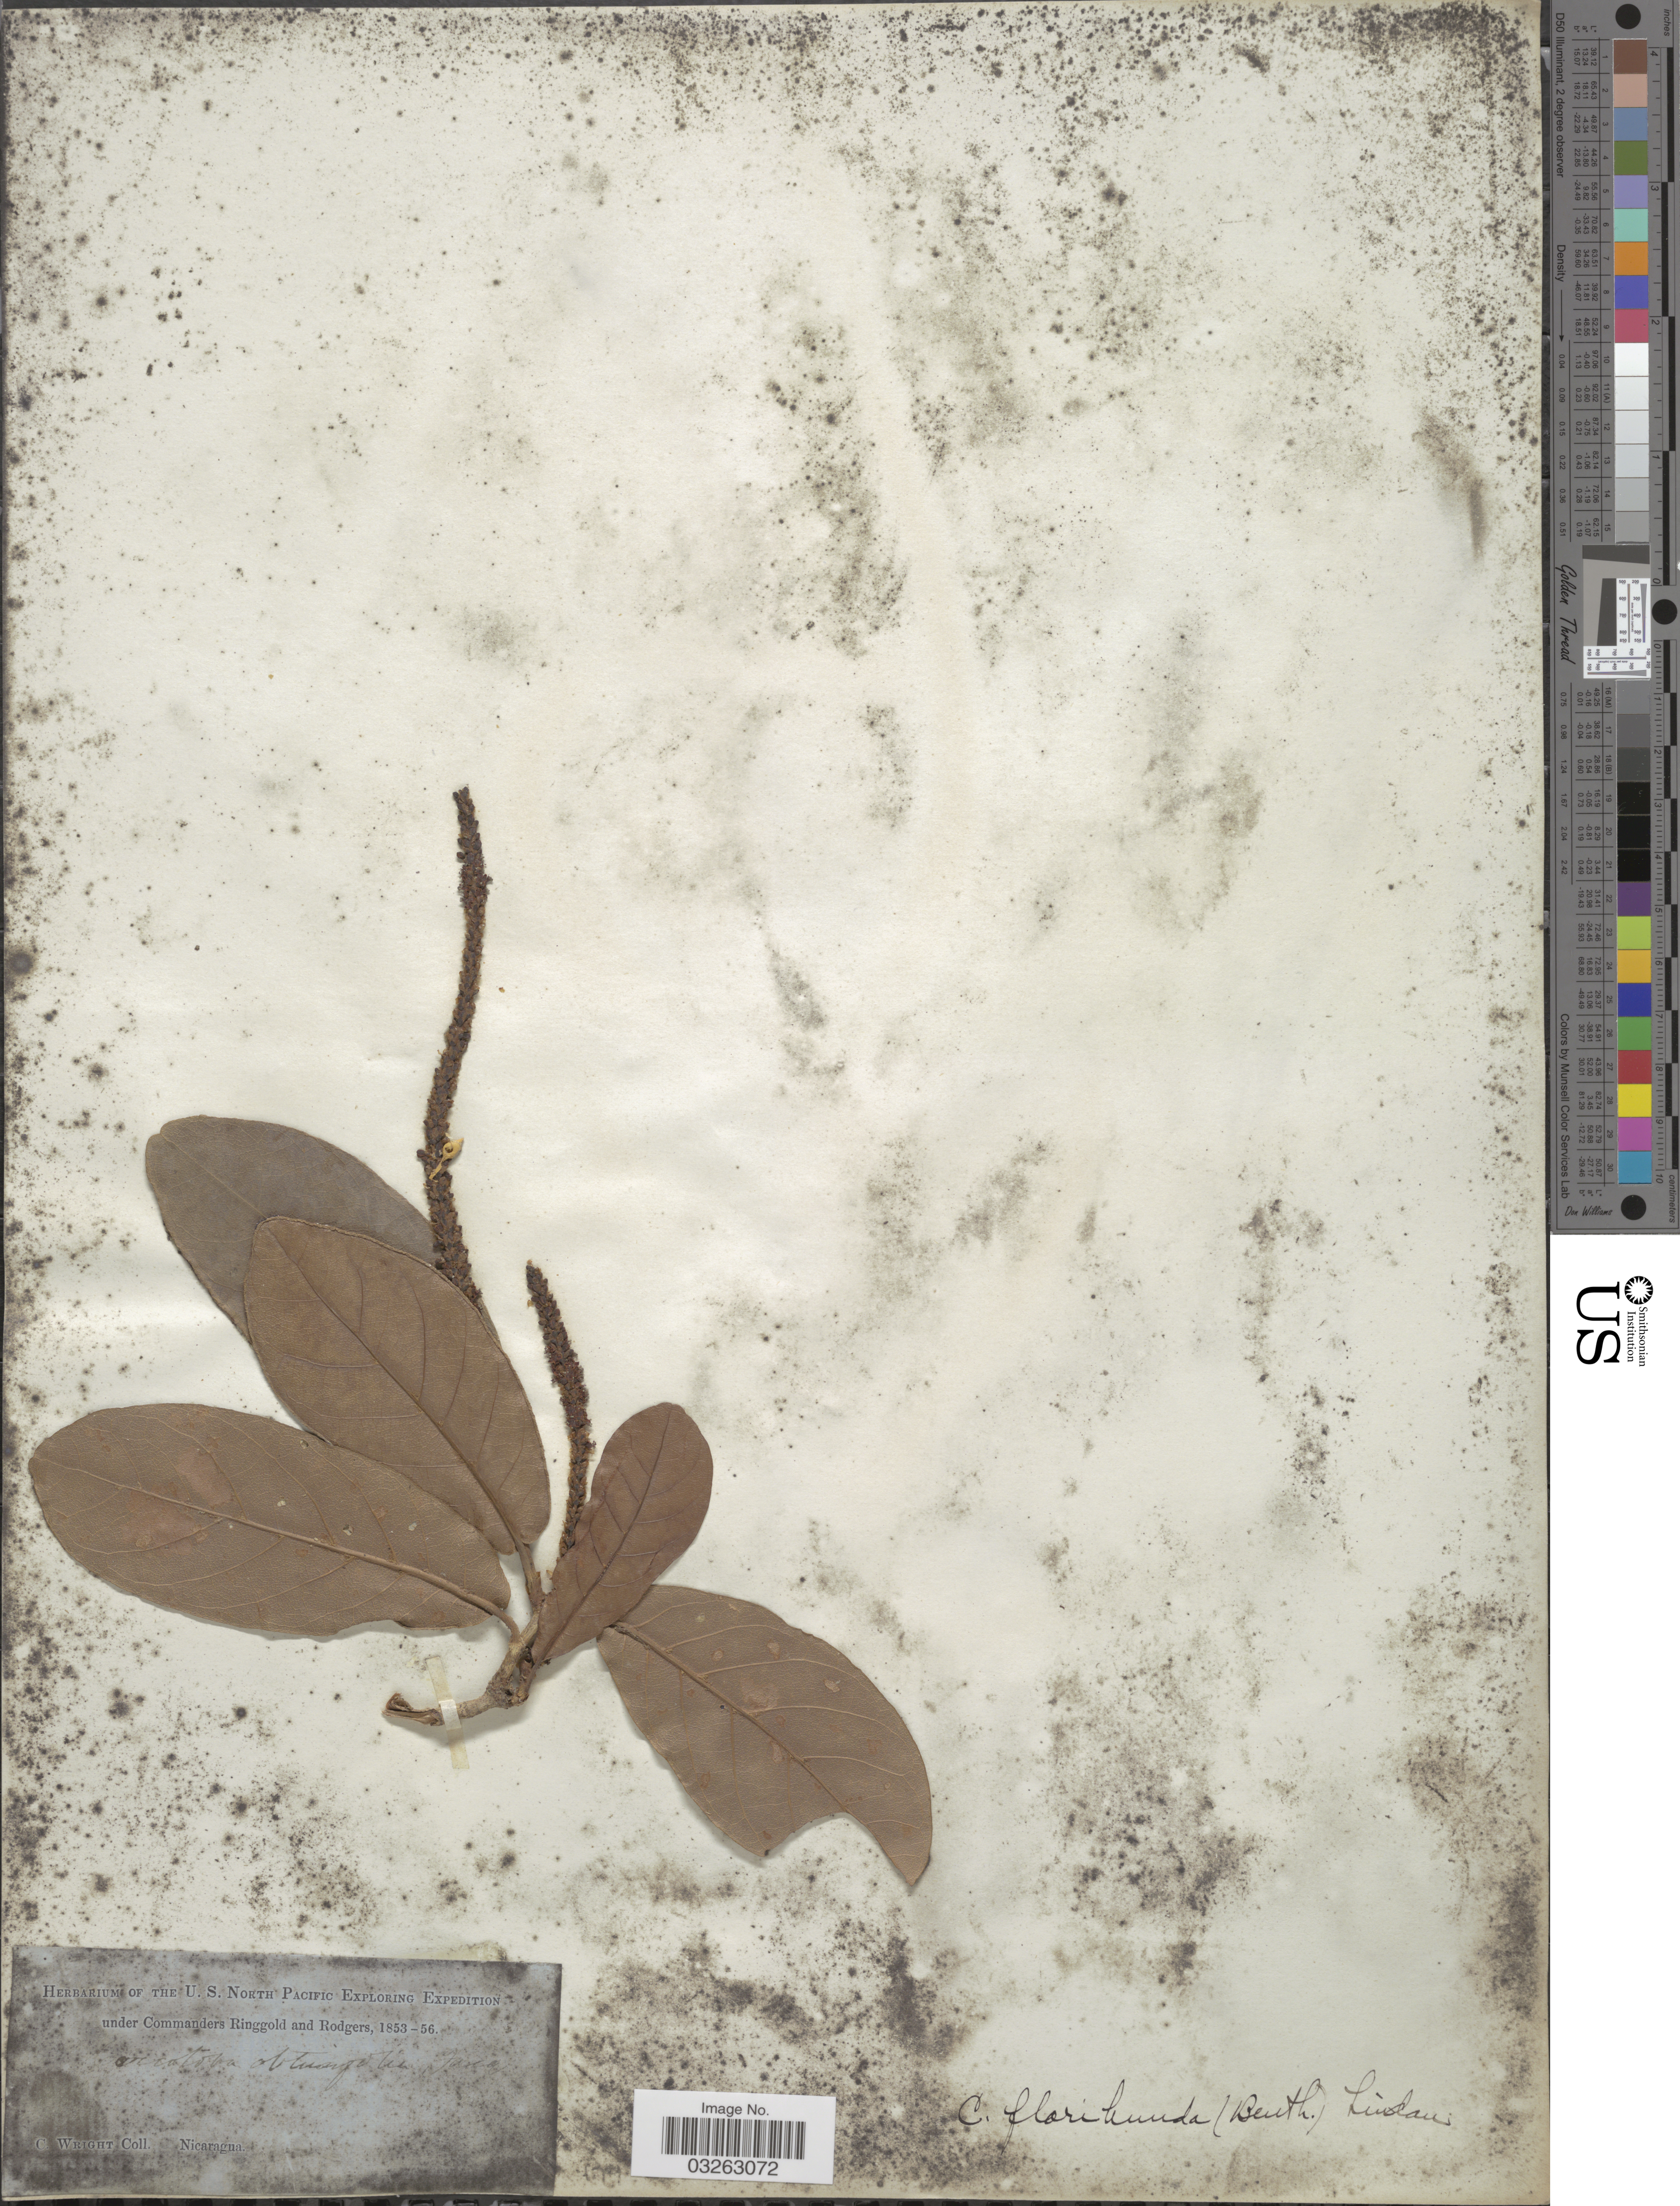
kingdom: Plantae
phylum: Tracheophyta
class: Magnoliopsida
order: Caryophyllales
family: Polygonaceae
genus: Coccoloba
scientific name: Coccoloba venosa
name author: L.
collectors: C. Wright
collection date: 1853/1856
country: Nicaragua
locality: U.S. North Pacific.